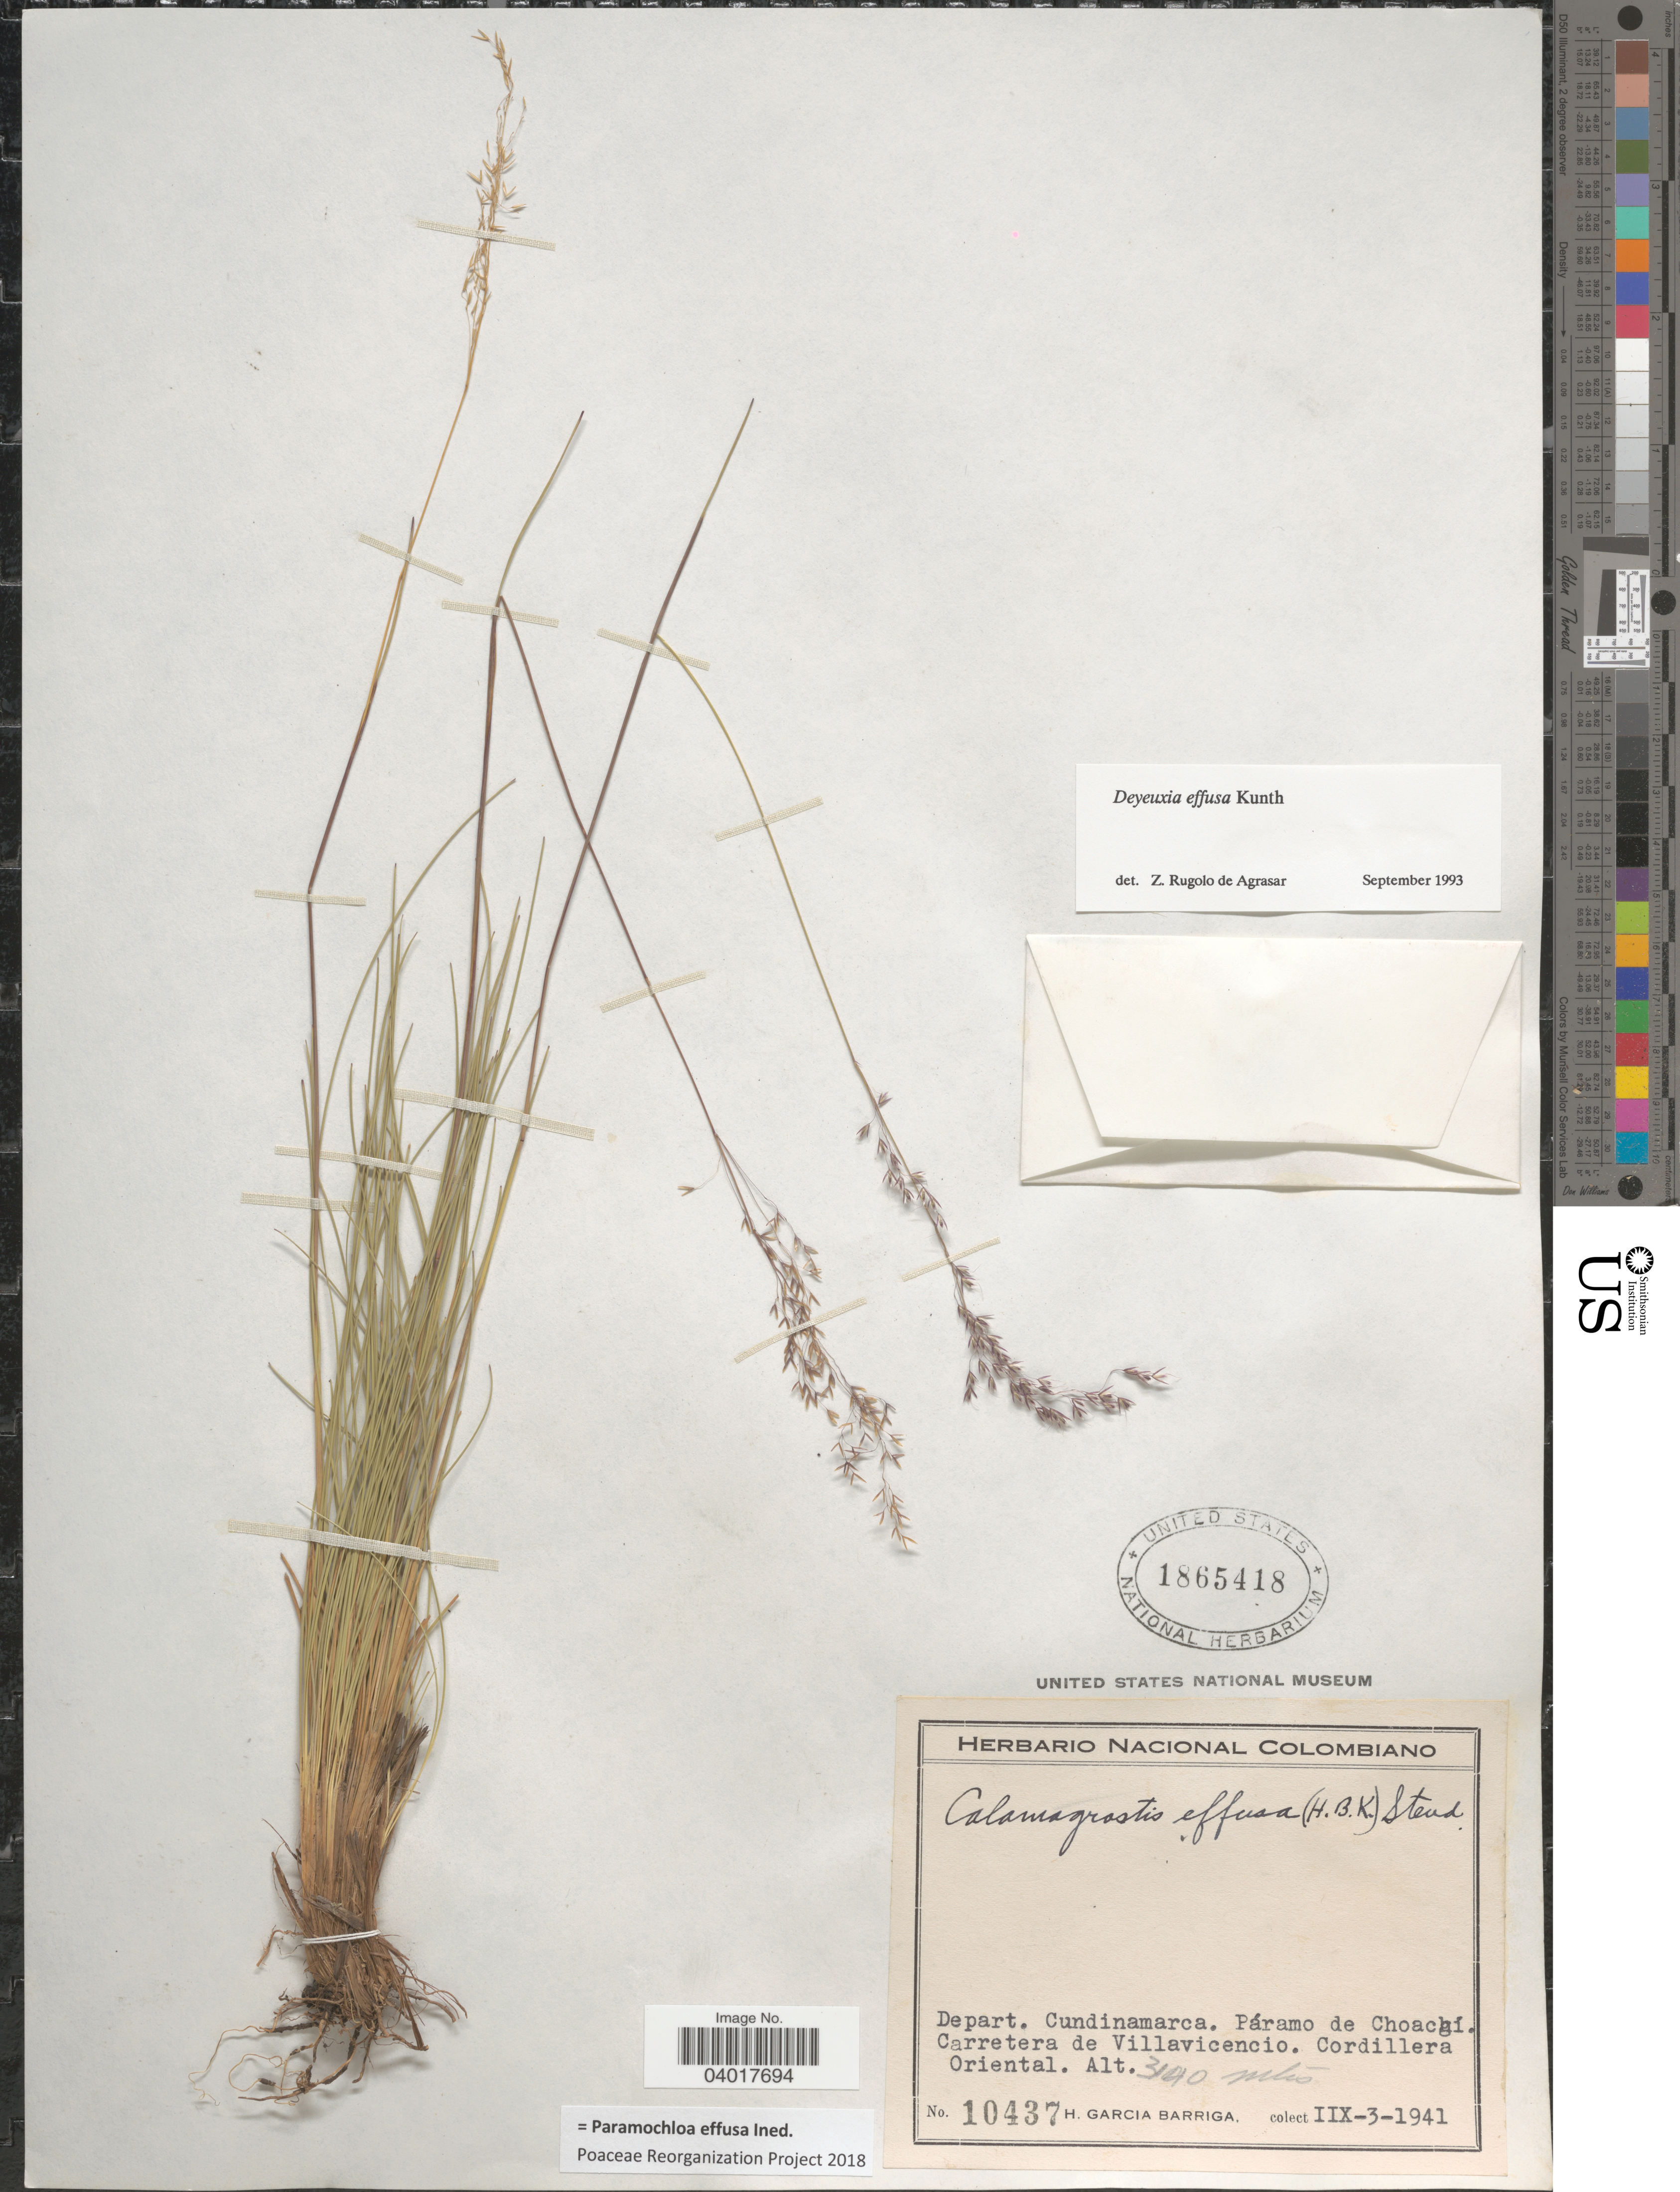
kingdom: Plantae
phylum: Tracheophyta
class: Liliopsida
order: Poales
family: Poaceae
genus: Paramochloa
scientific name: Paramochloa effusa ined.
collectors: H. García Barriga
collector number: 10437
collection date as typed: IIX-3-1941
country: Colombia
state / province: Cundinamarca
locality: Depart. Cundinamarca. Páramo de Choachí. Carretera de Villavicencio. Cordillera Oriental.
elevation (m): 3140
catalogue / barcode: US 1865418